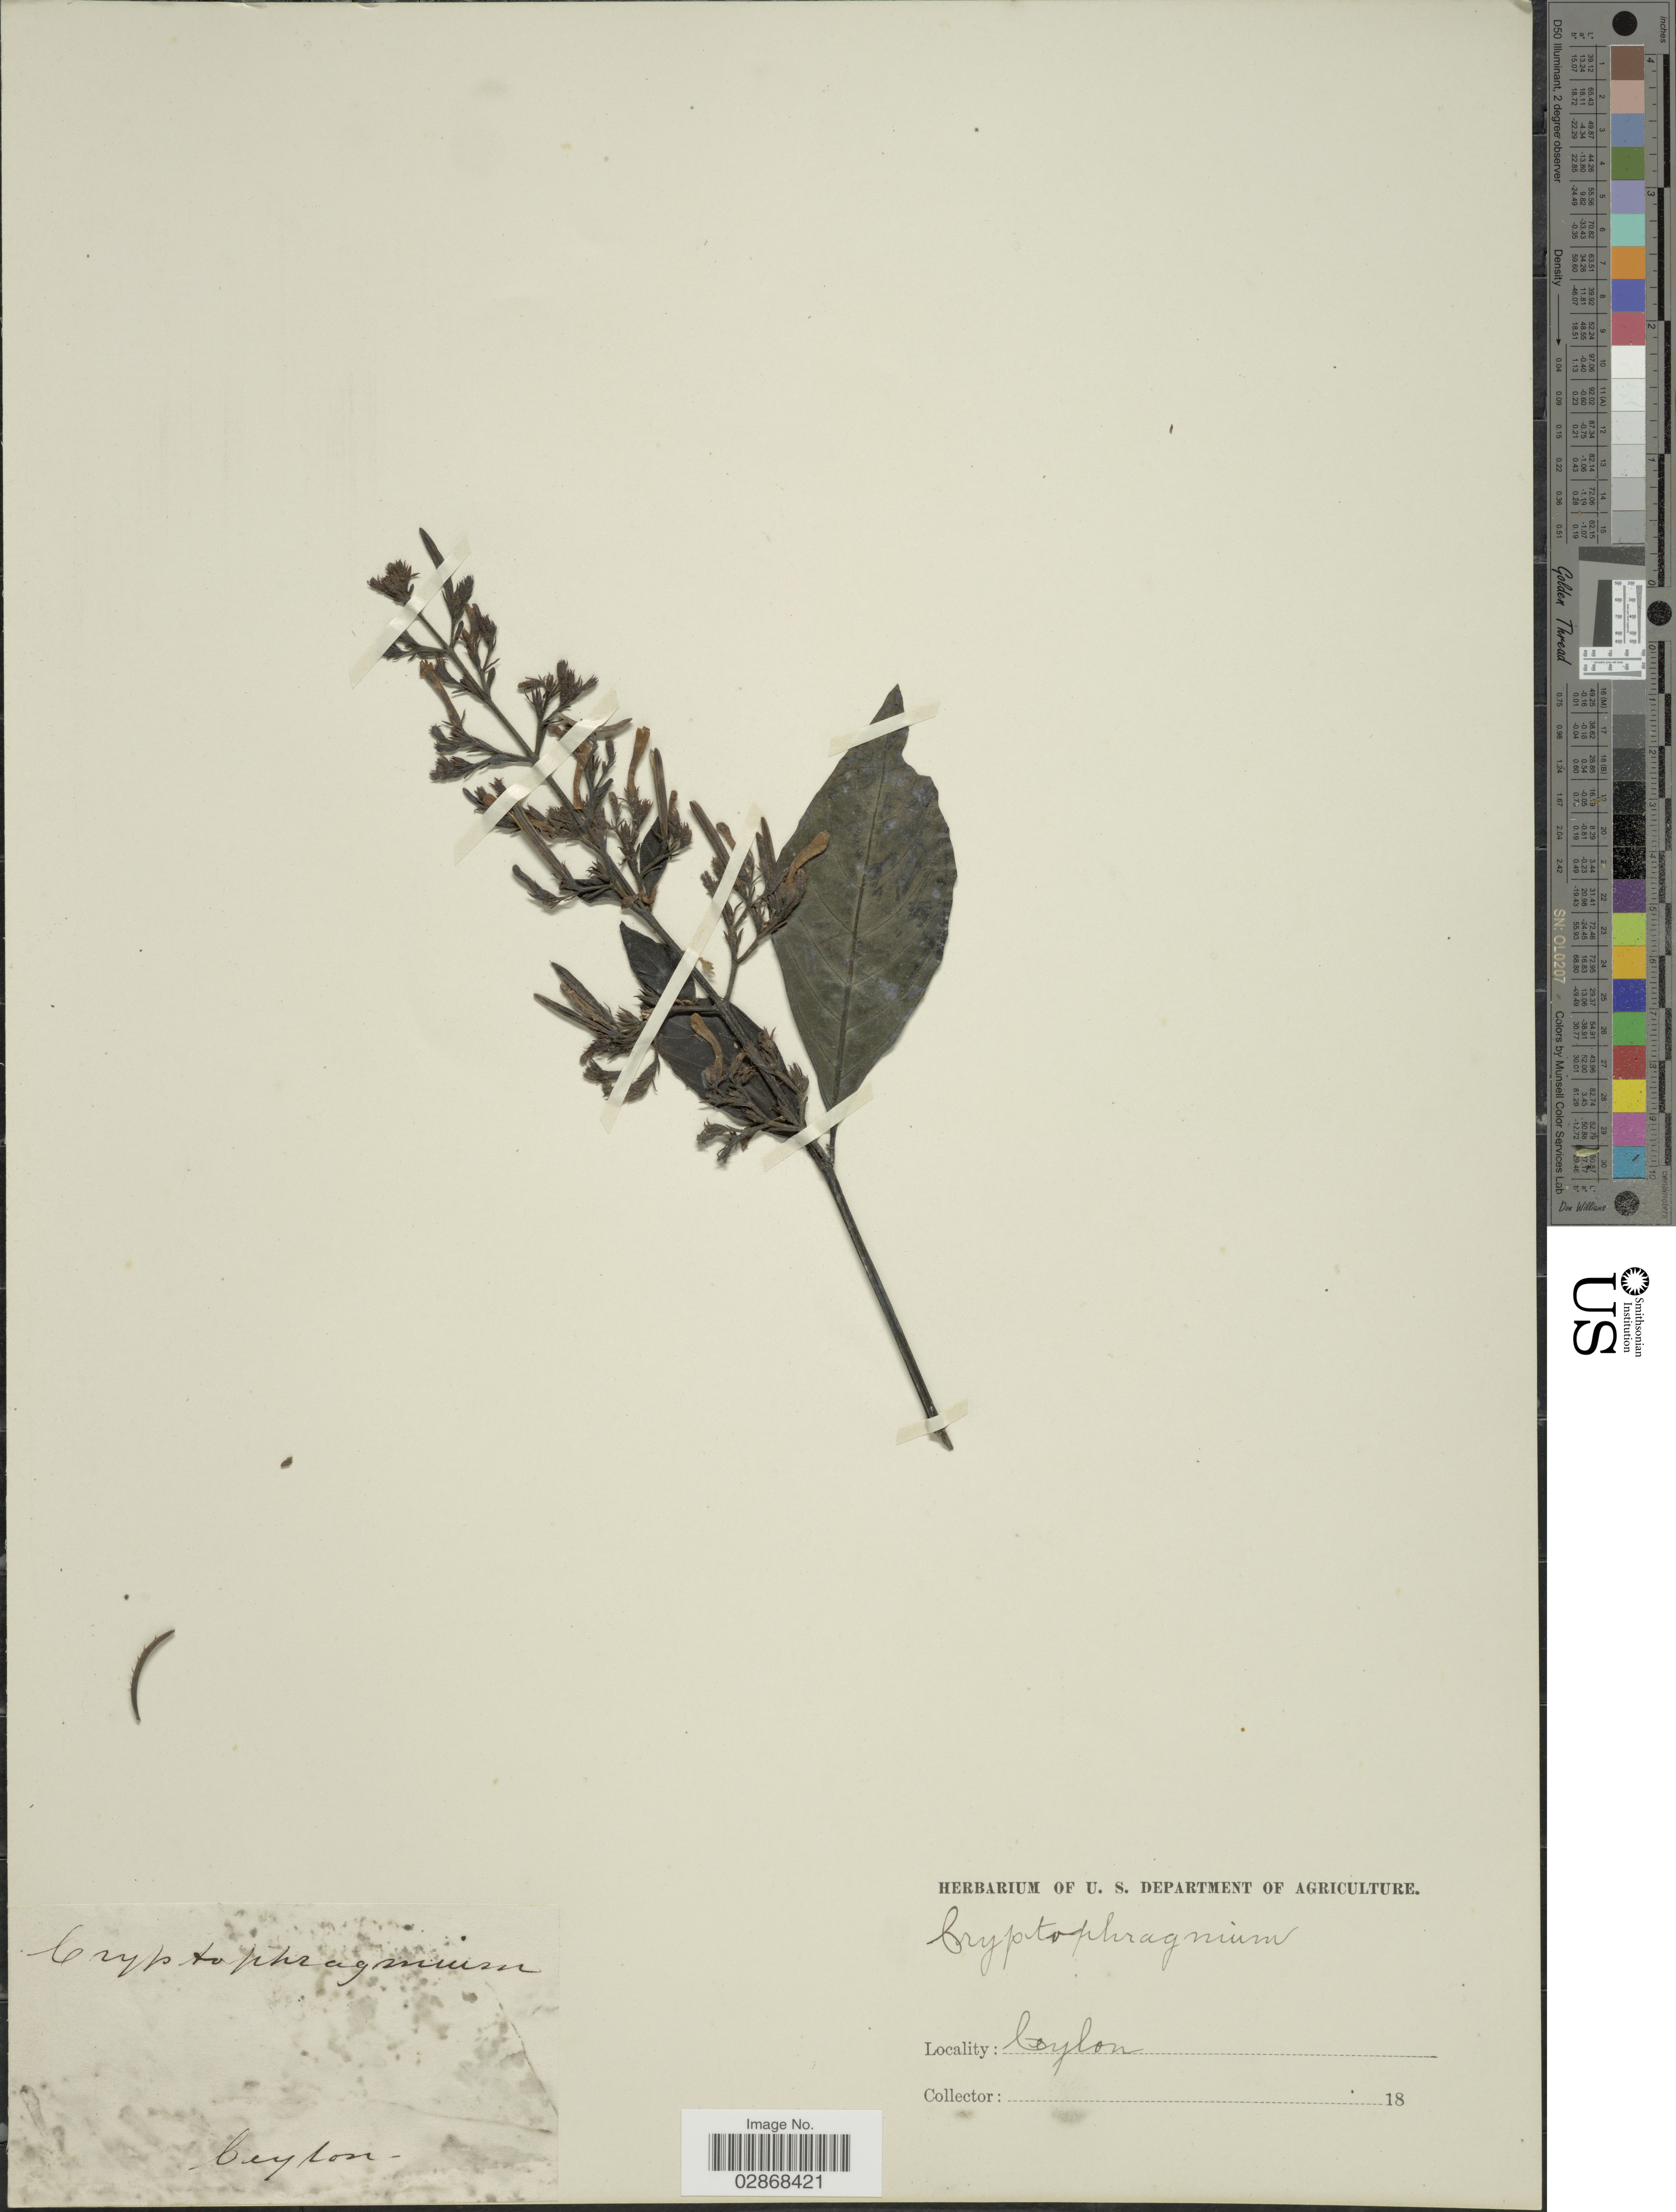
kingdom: Plantae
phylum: Tracheophyta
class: Magnoliopsida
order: Lamiales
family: Acanthaceae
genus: Gymnostachyum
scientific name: Gymnostachyum sp.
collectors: ex herb. U. S. Department of Agriculture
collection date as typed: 18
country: Sri Lanka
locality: Ceylon.